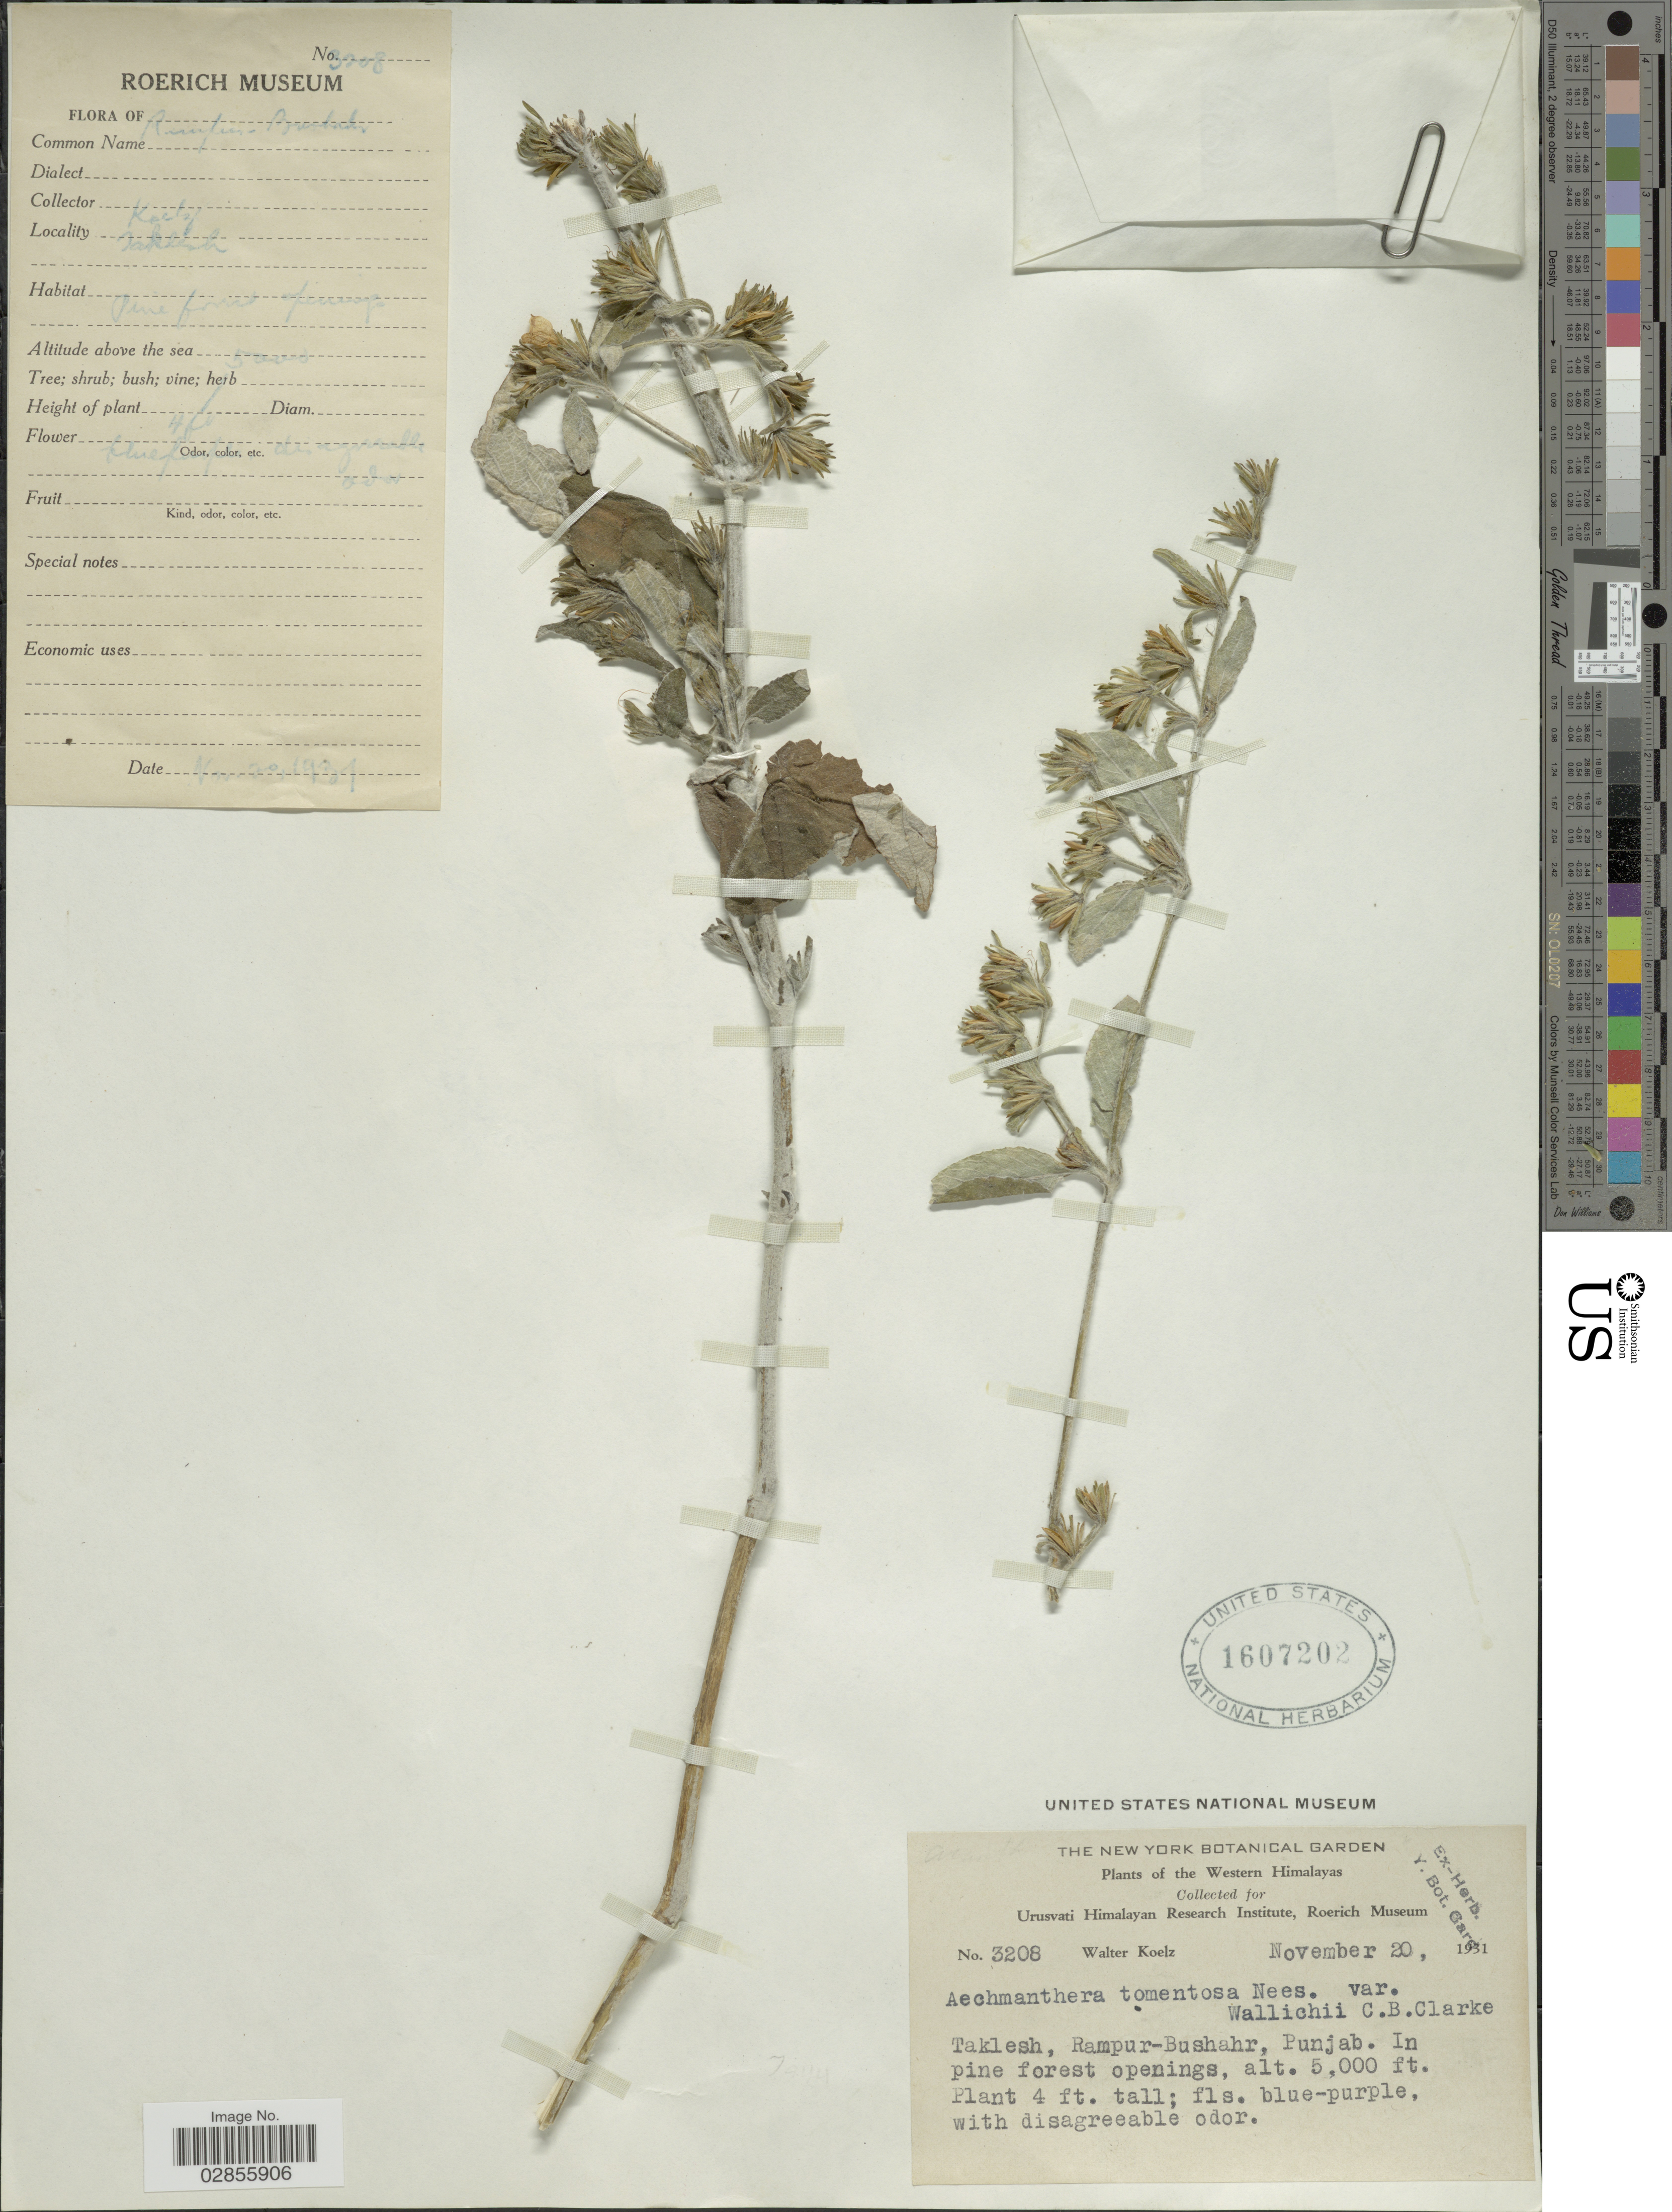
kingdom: Plantae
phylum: Tracheophyta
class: Magnoliopsida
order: Lamiales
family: Acanthaceae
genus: Aechmanthera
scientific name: Aechmanthera tomentosa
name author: Nees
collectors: W. N. Koelz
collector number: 3208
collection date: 1931-11-20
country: India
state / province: Himachal Pradesh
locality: The Western Himalayas. Taklesh, Rampur-Bushahr.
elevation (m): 1524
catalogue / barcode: US 1607202